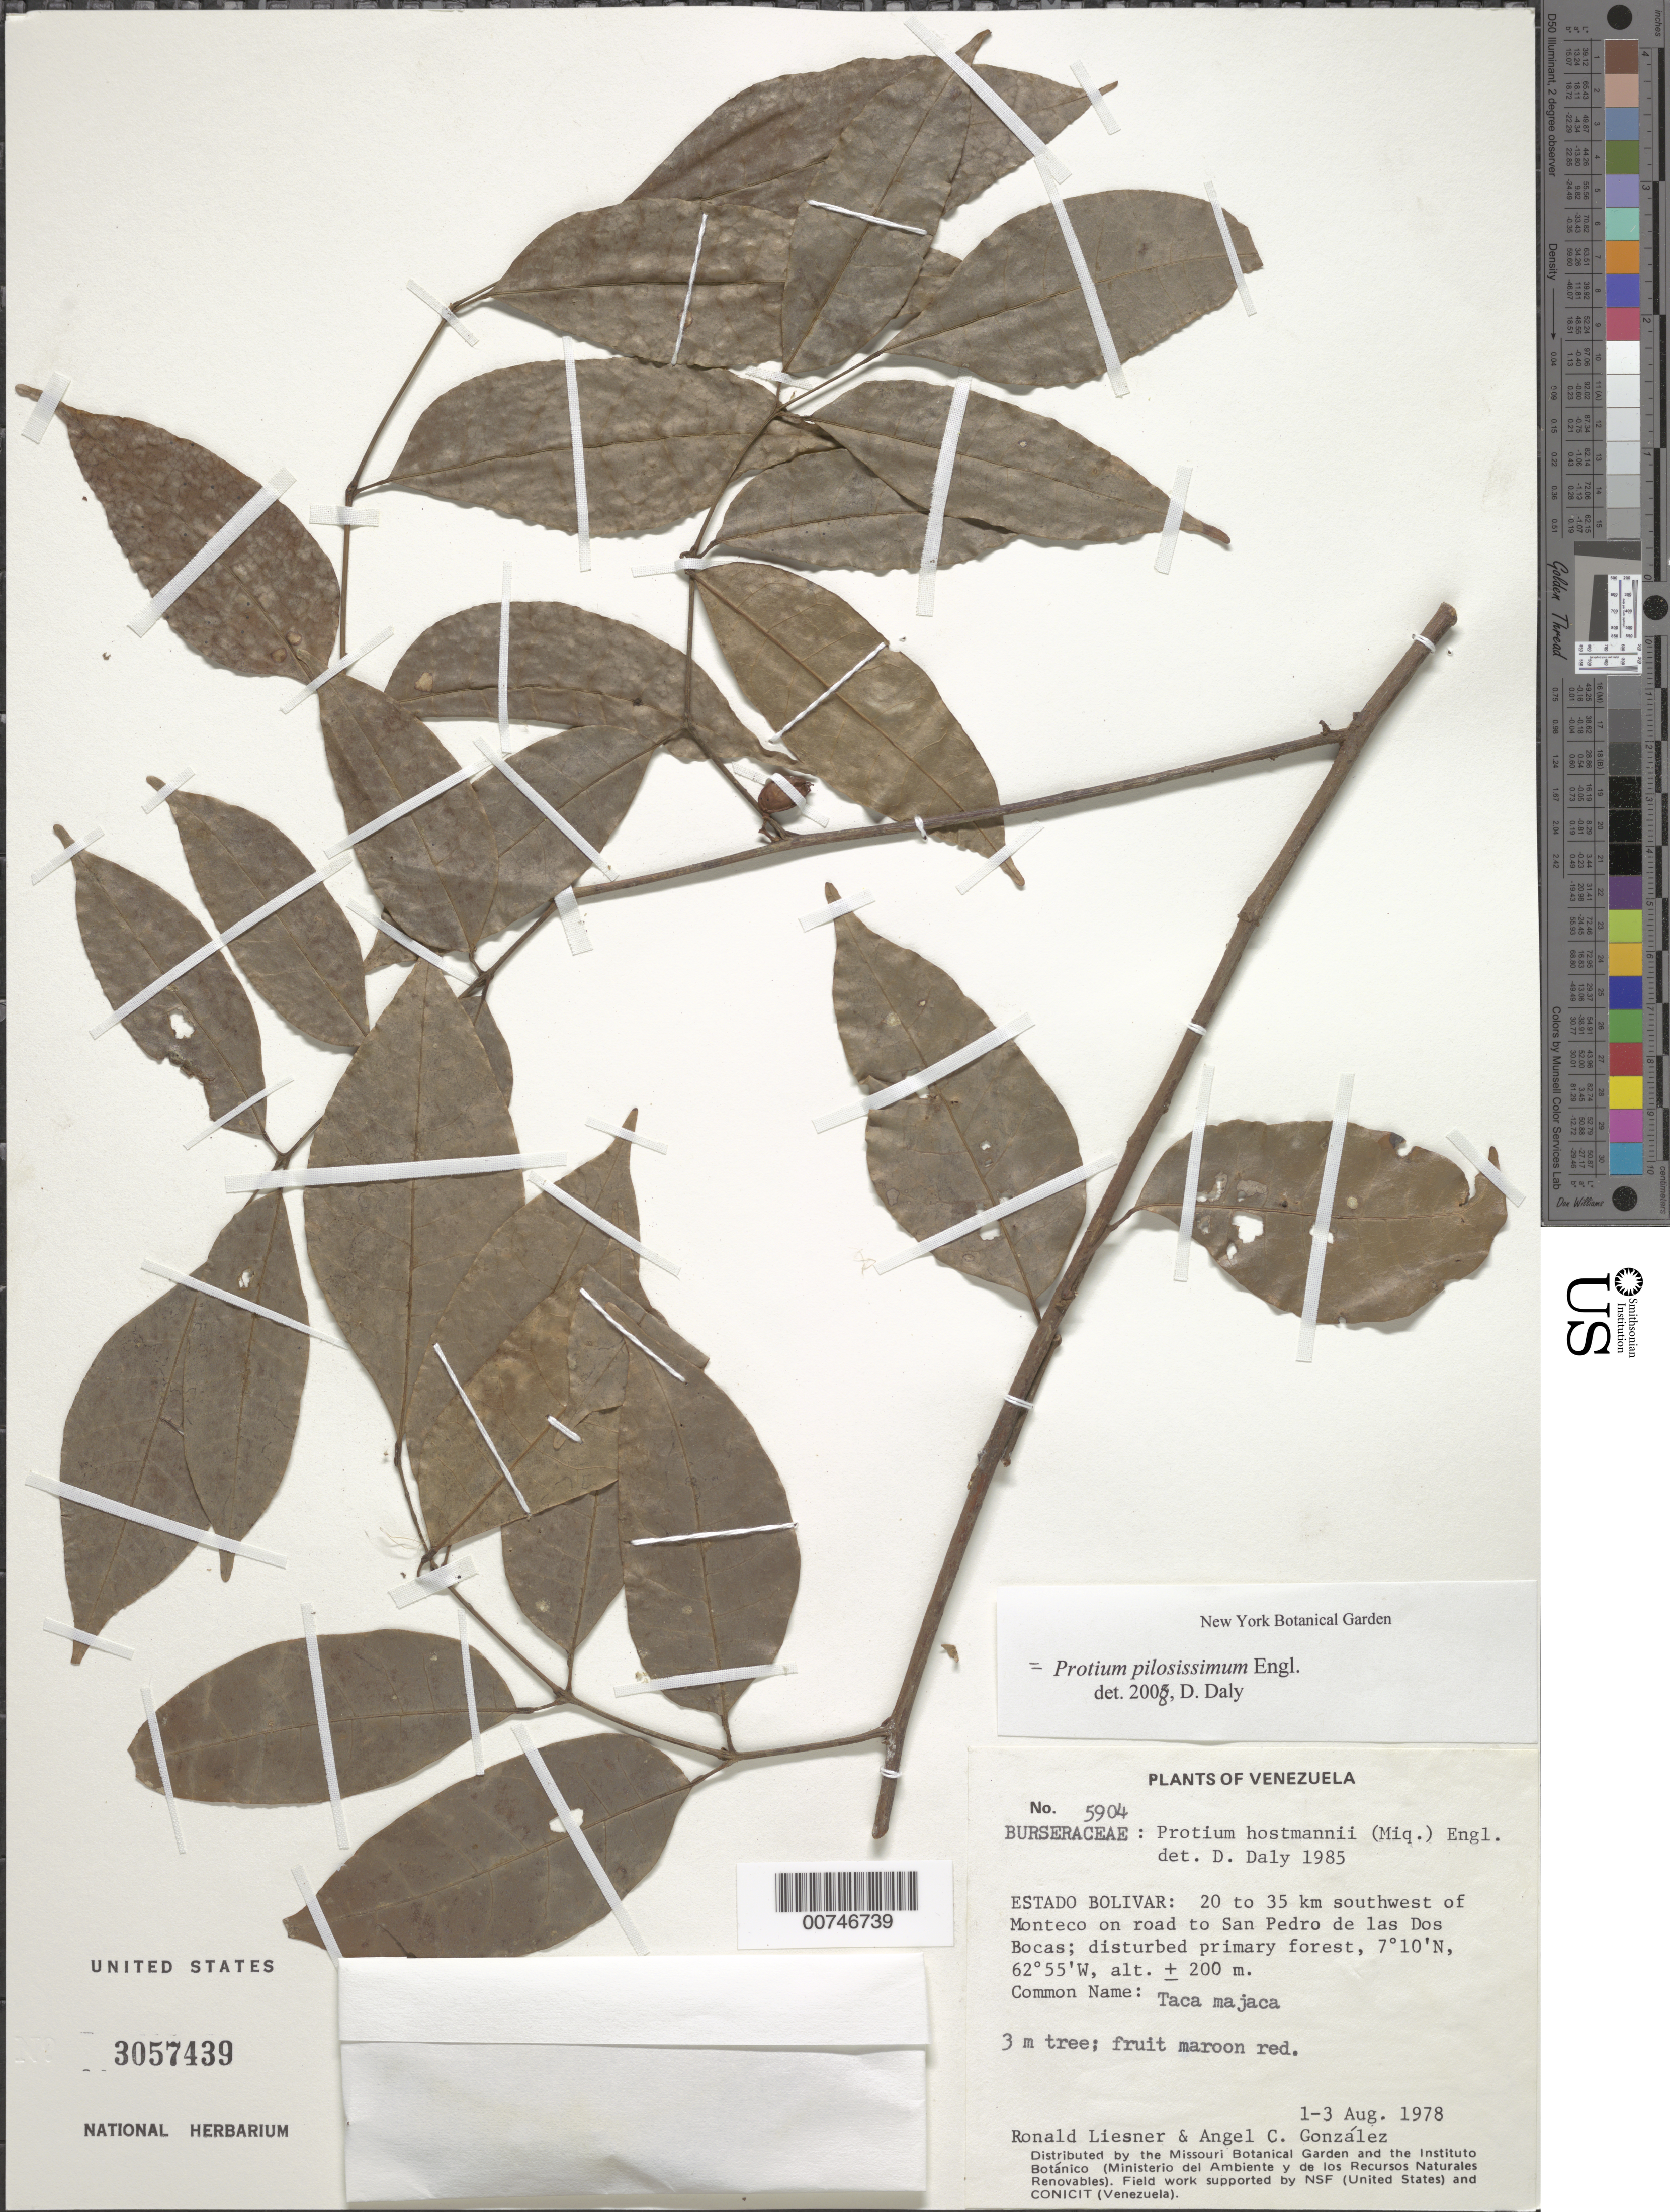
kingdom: Plantae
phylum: Tracheophyta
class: Magnoliopsida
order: Sapindales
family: Burseraceae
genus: Protium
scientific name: Protium pilosissimum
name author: Engl.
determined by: Daly, D. C.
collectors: R. L. Liesner & A. C. González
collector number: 5904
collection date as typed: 1-Aug-78 to 3-Aug-78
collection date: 1978-08-01/1978-08-03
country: Venezuela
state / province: Bolívar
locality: Monteco, 20-35 km SW of; on road to San Pedro de las Dos Bocas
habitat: Disturbed primary forest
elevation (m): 200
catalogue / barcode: US 3057439